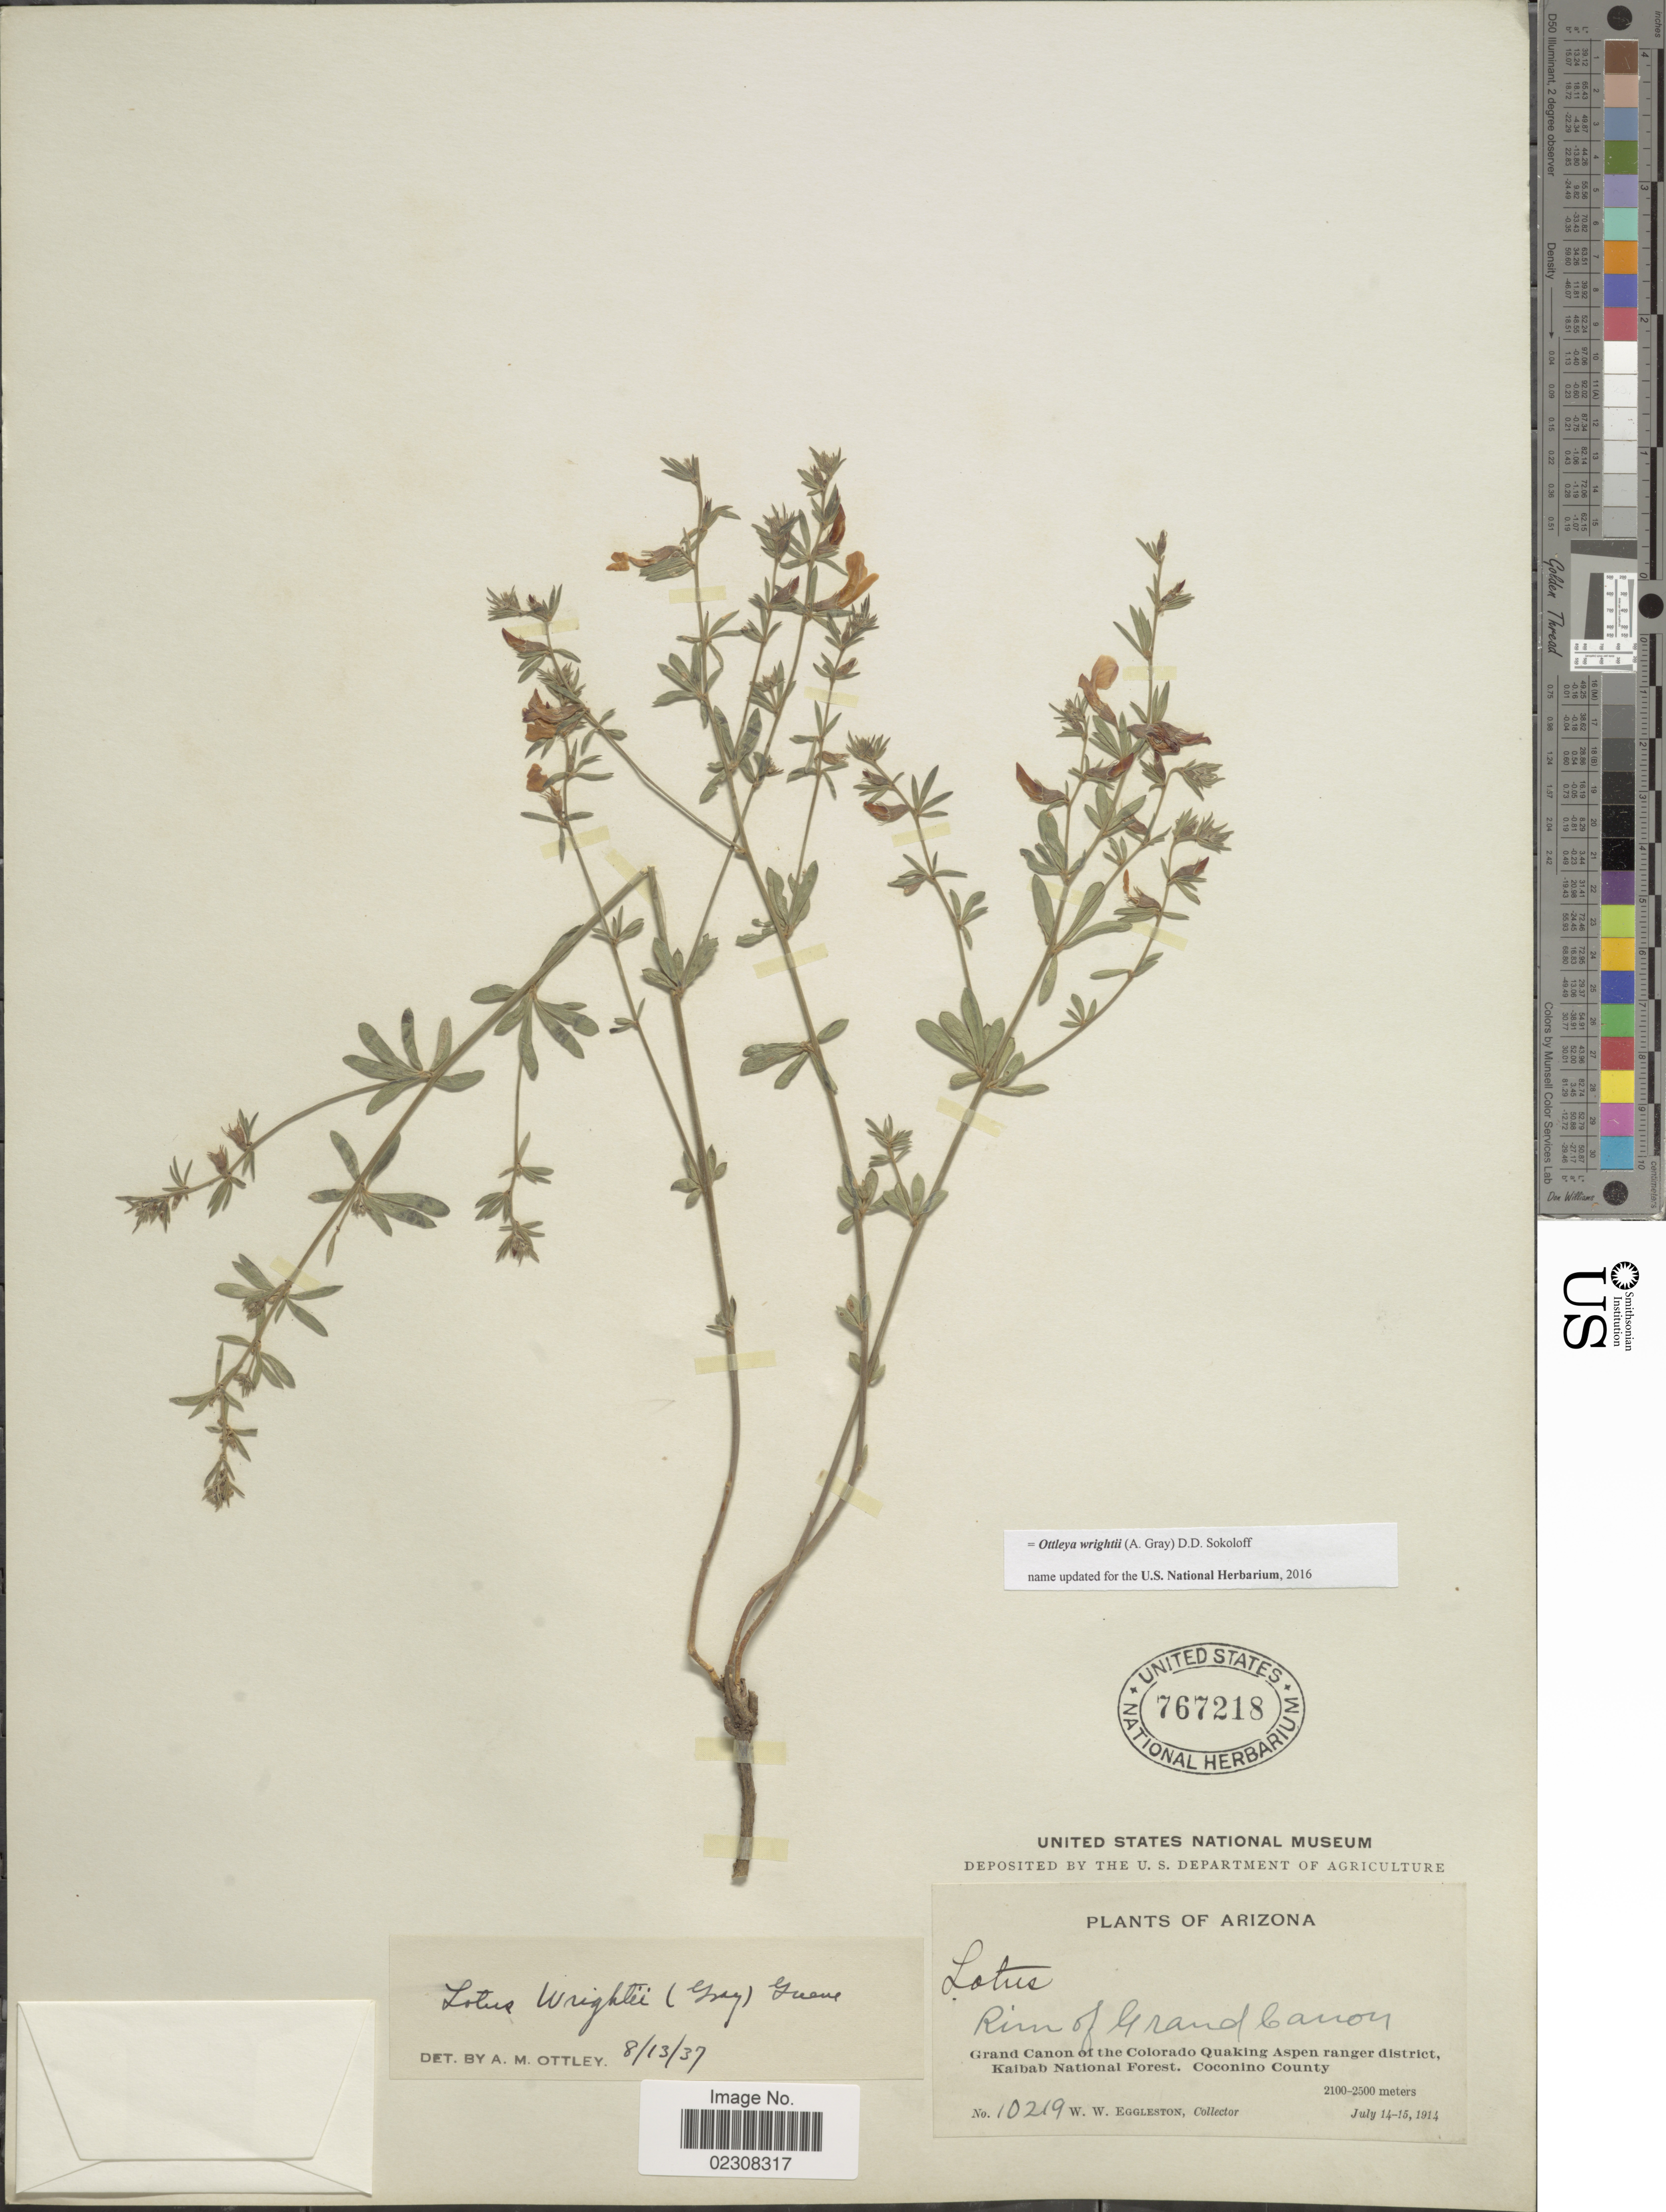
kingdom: Plantae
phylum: Tracheophyta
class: Magnoliopsida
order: Fabales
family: Fabaceae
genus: Ottleya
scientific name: Ottleya wrightii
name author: (A. Gray) D.D. Sokoloff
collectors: W. W. Eggleston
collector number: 10219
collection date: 1914-07-14/1914-07-15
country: United States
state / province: Arizona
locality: Rim of Grand Canyon, Grand Canon of the Colorado Quaking Aspen ranger district, Kaibab National Forest. Coconino County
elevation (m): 2100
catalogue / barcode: US 767218